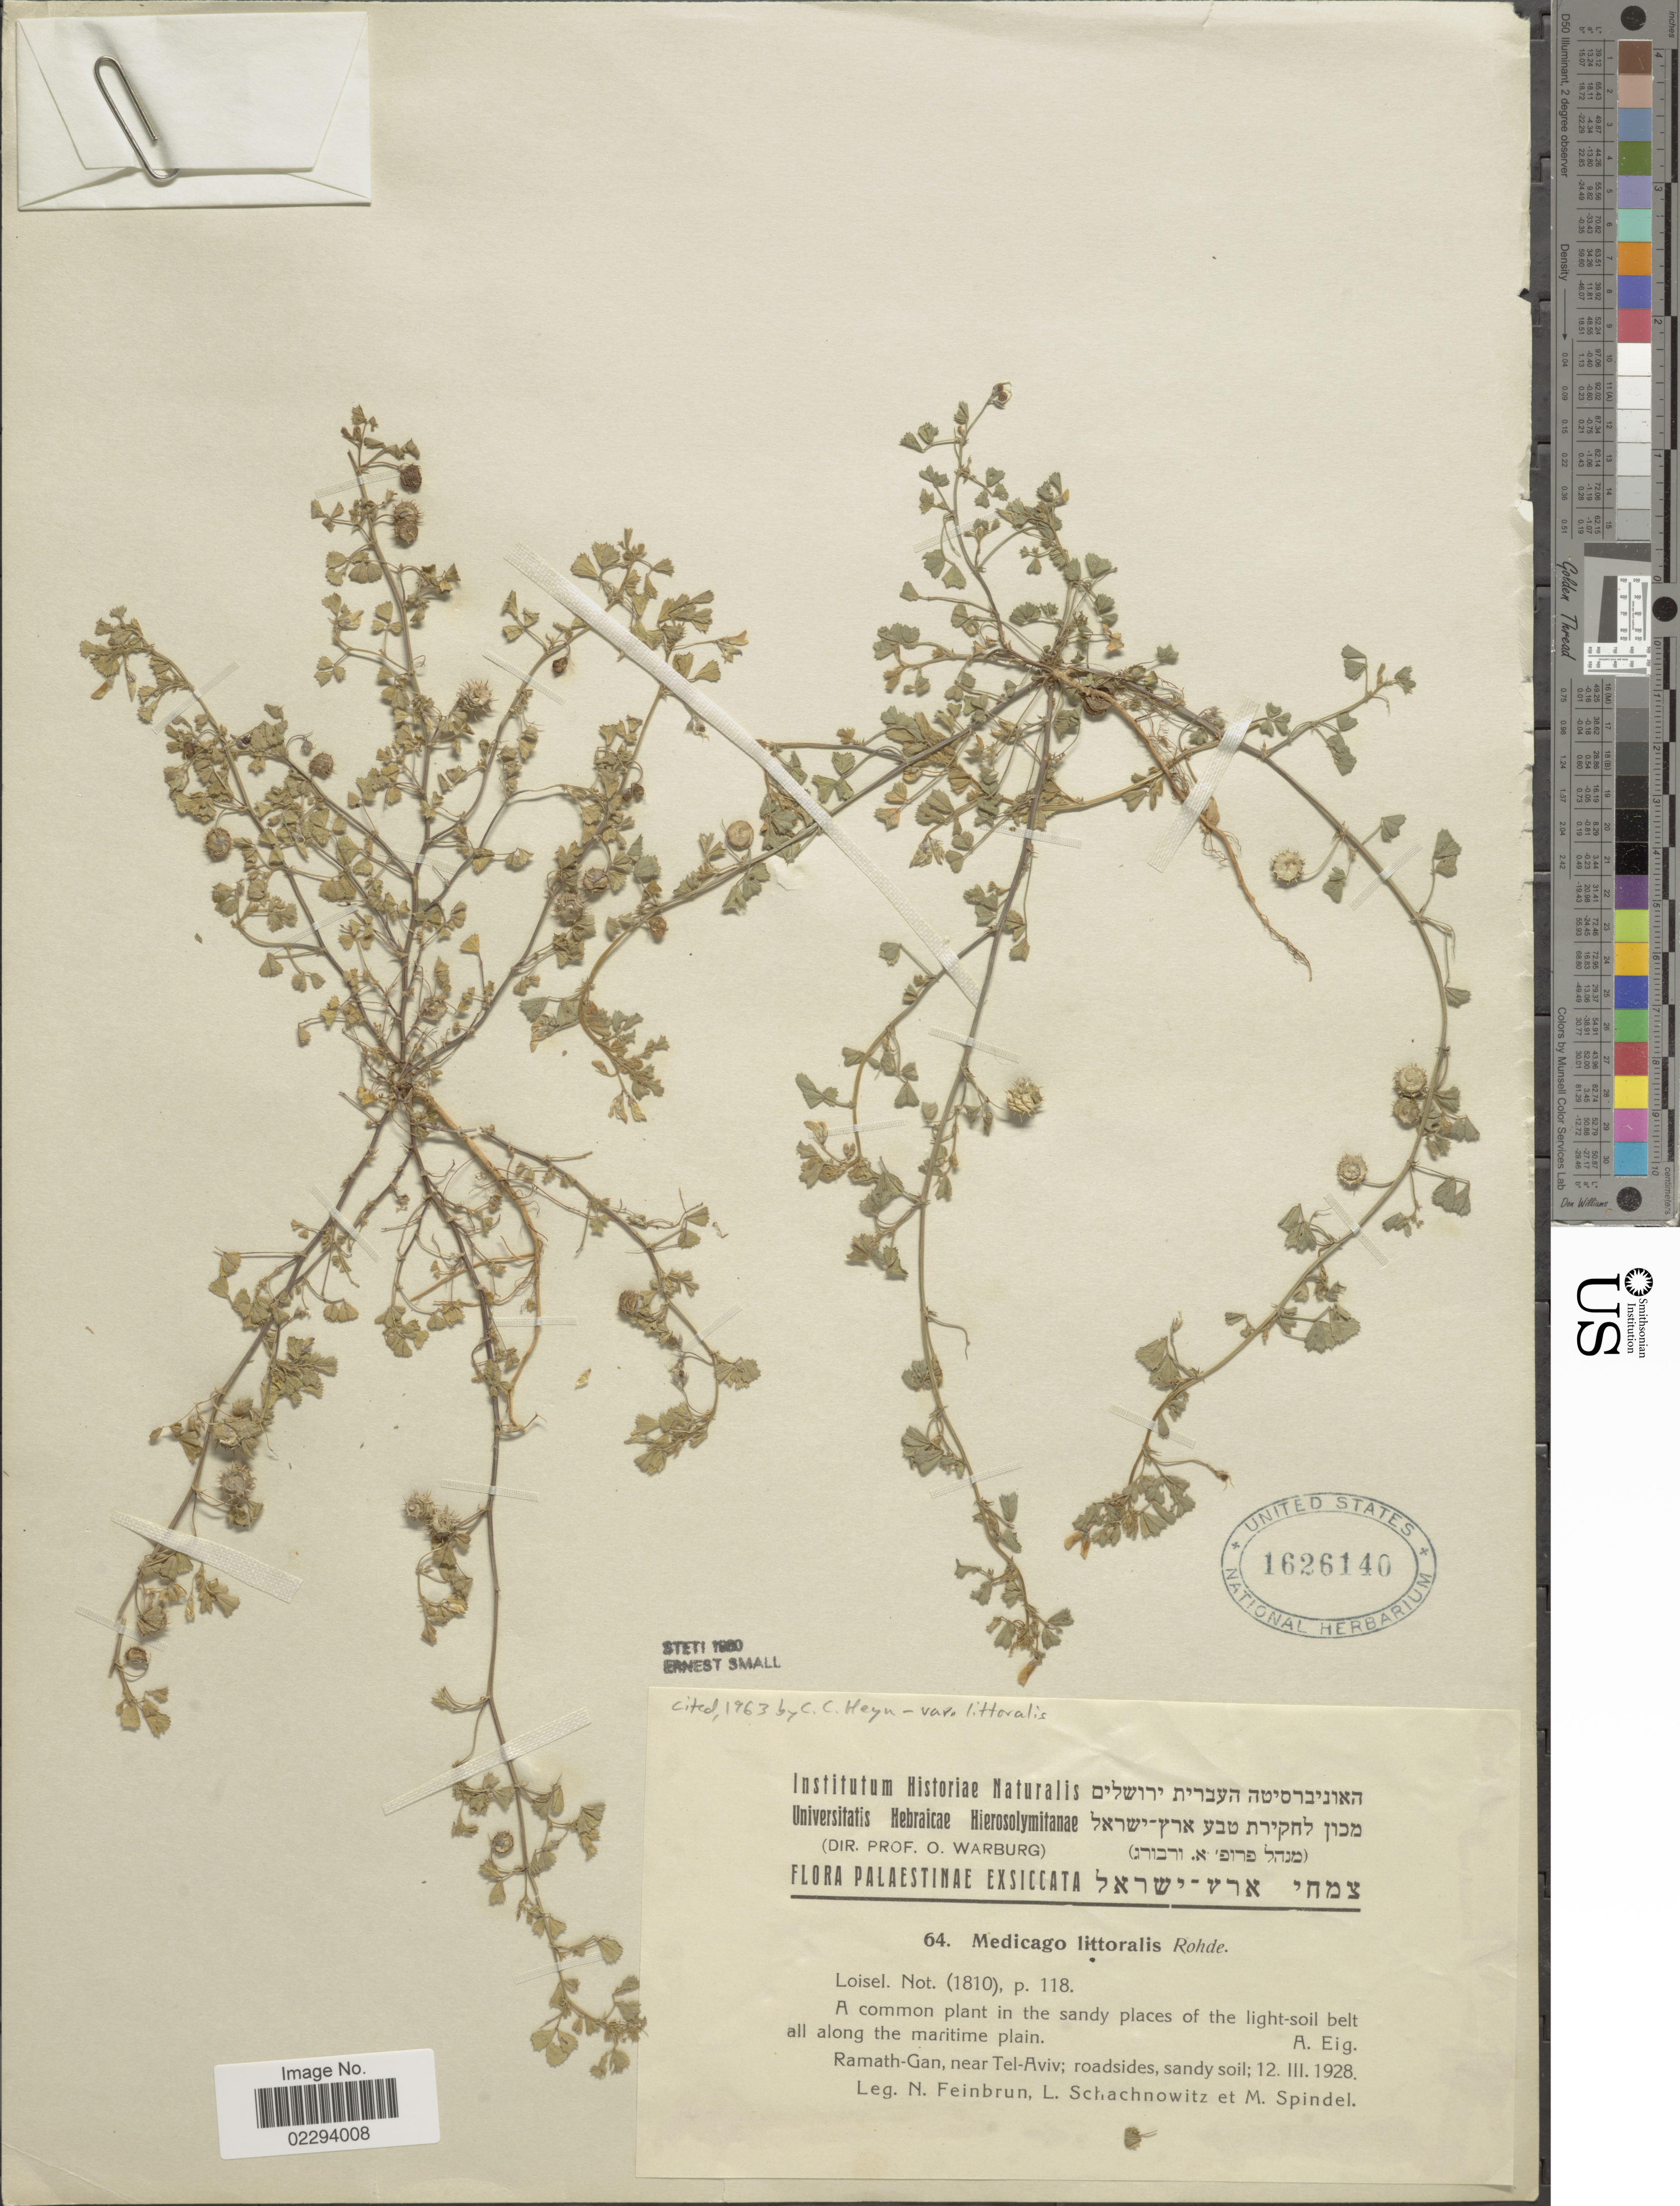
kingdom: Plantae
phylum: Tracheophyta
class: Magnoliopsida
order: Fabales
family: Fabaceae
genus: Medicago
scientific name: Medicago littoralis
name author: Loisel.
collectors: N. Feinbrun, L. Schachnowitz & M. Spindel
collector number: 64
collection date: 1928-03-12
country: Israel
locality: Ramath-Gan, near Tel-Aviv; roadsides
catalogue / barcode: US 1626140